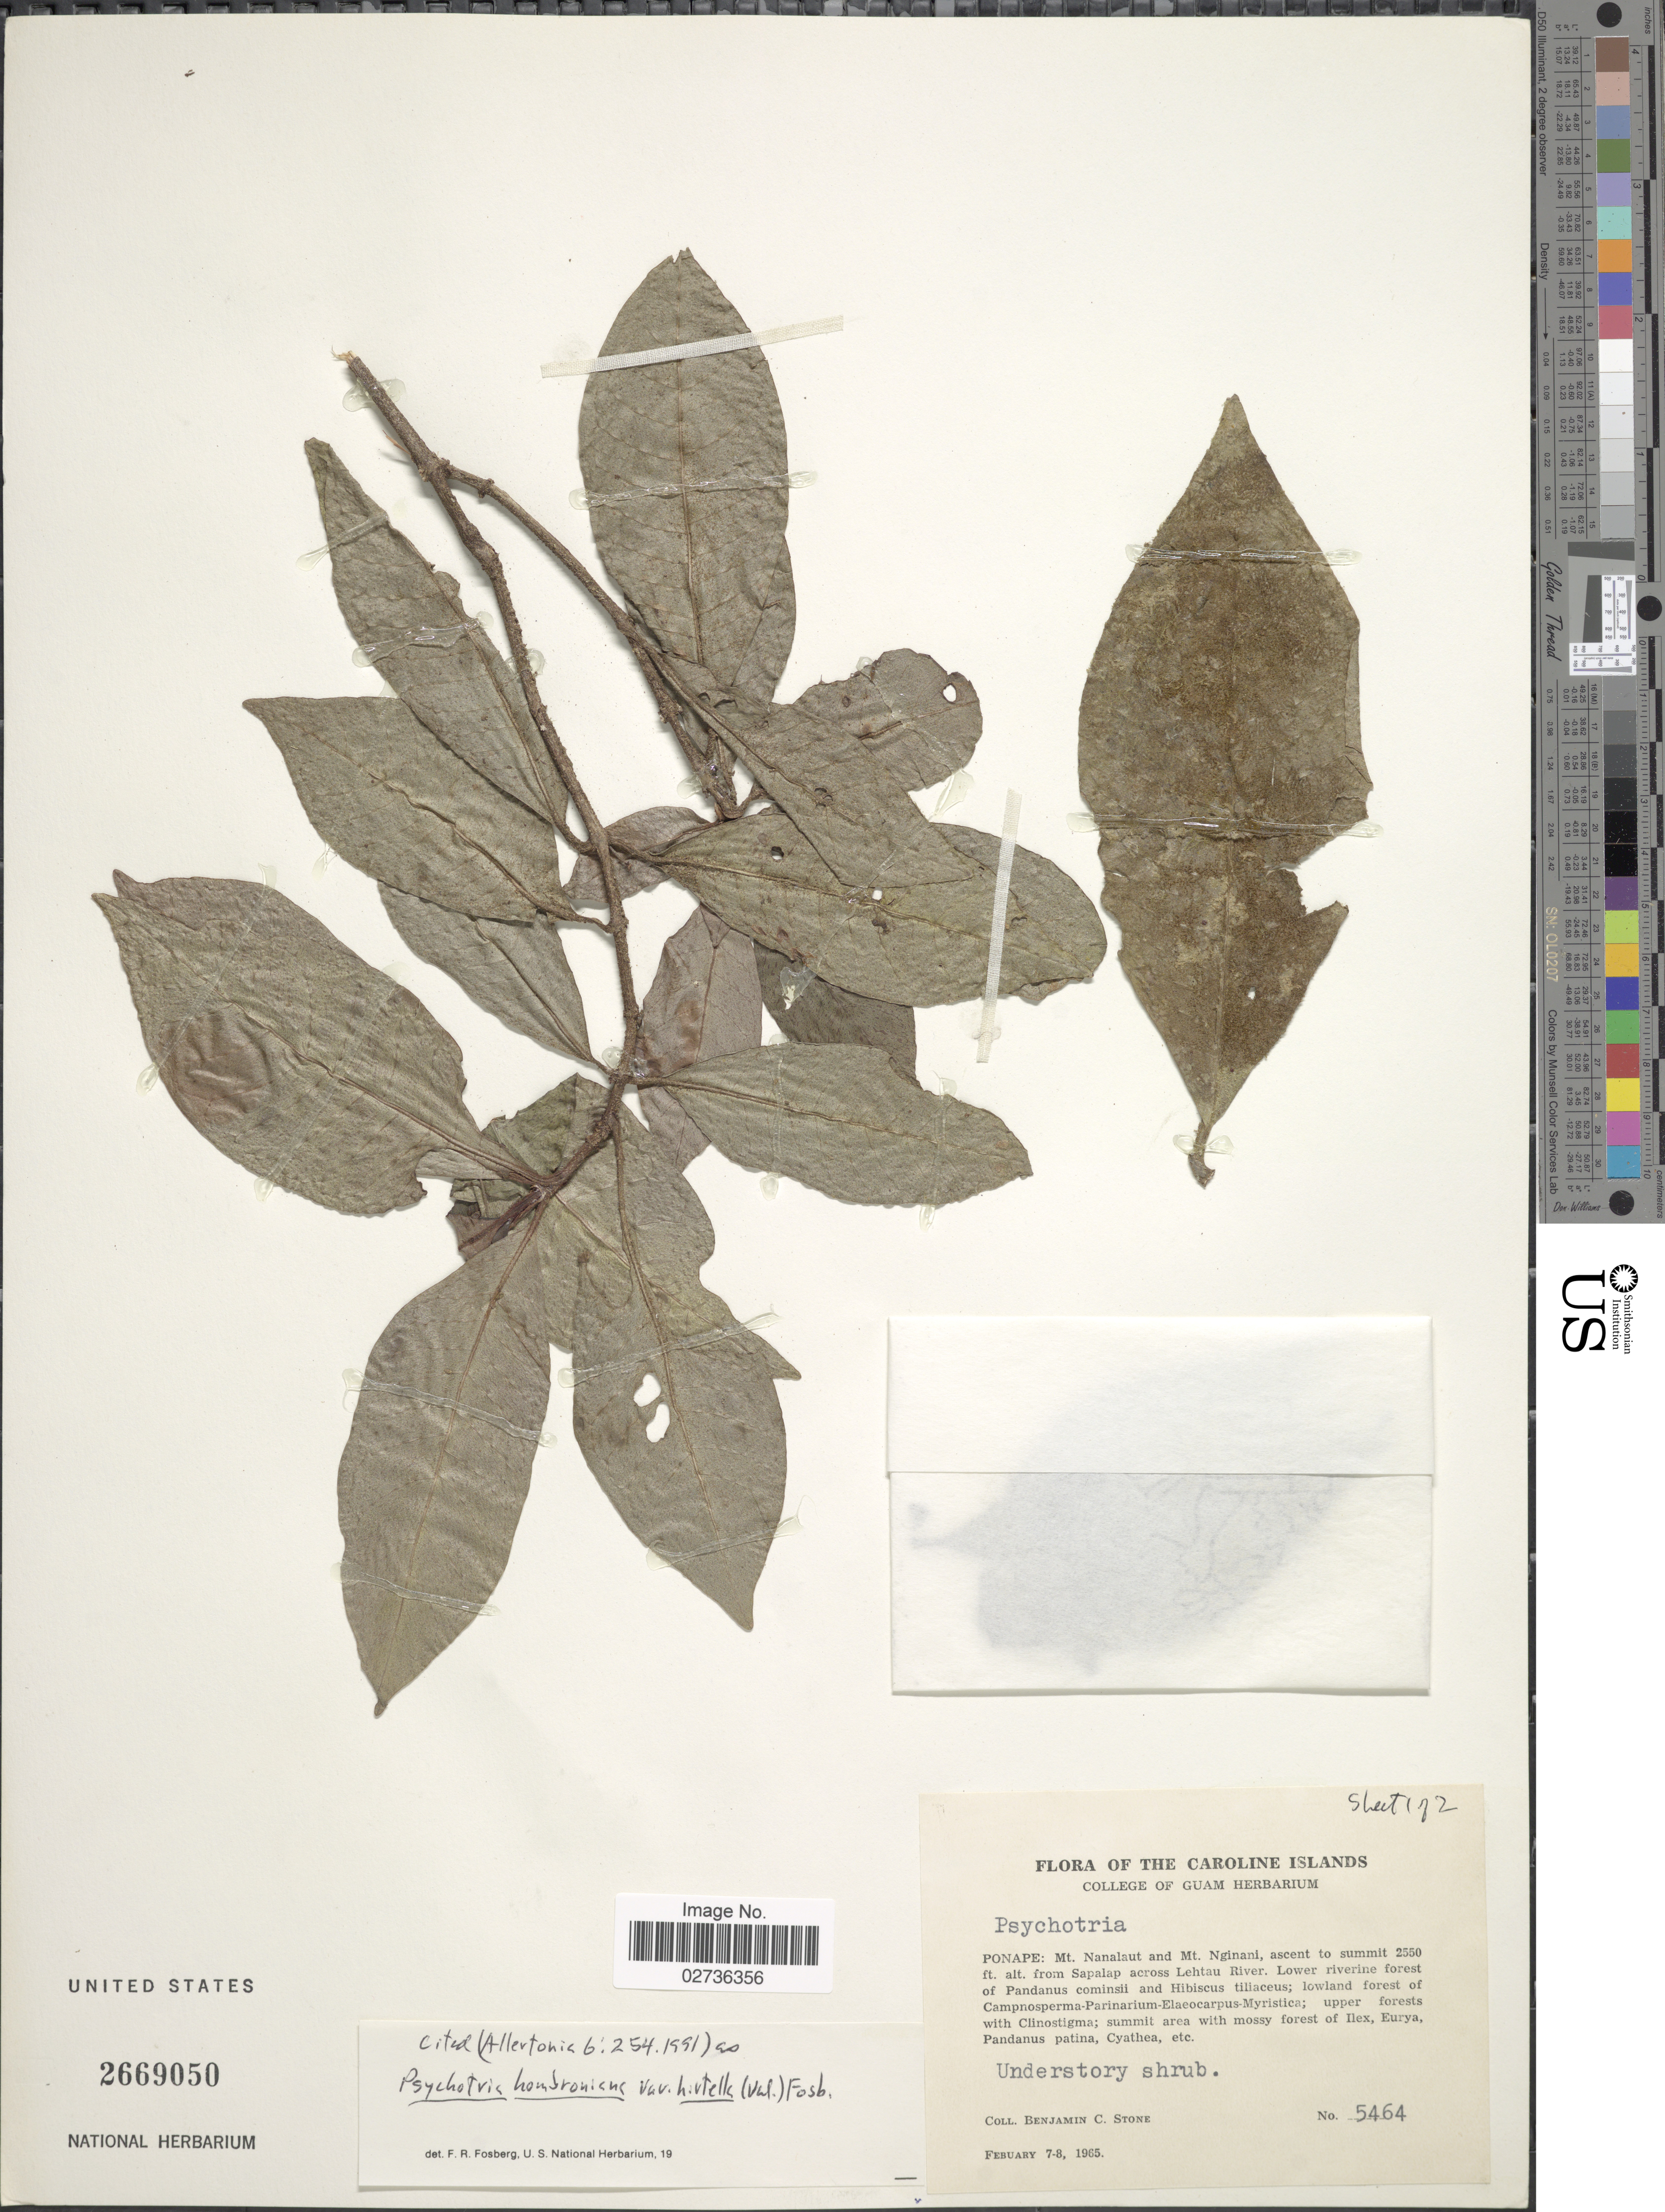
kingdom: Plantae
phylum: Tracheophyta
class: Magnoliopsida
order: Gentianales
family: Rubiaceae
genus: Psychotria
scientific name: Psychotria hombroniana var. hirtella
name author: (Valeton) Fosberg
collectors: B. C. Stone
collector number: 5464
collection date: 1965-02-07/1965-02-08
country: Micronesia, Federated States of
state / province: Pohnpei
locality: Caroline Islands. Ponape: Mt. Nanalaut and Mt. Nginani, ascent to summit from Sapalap across Lehtau River.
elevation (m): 777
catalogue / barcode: US 2669050